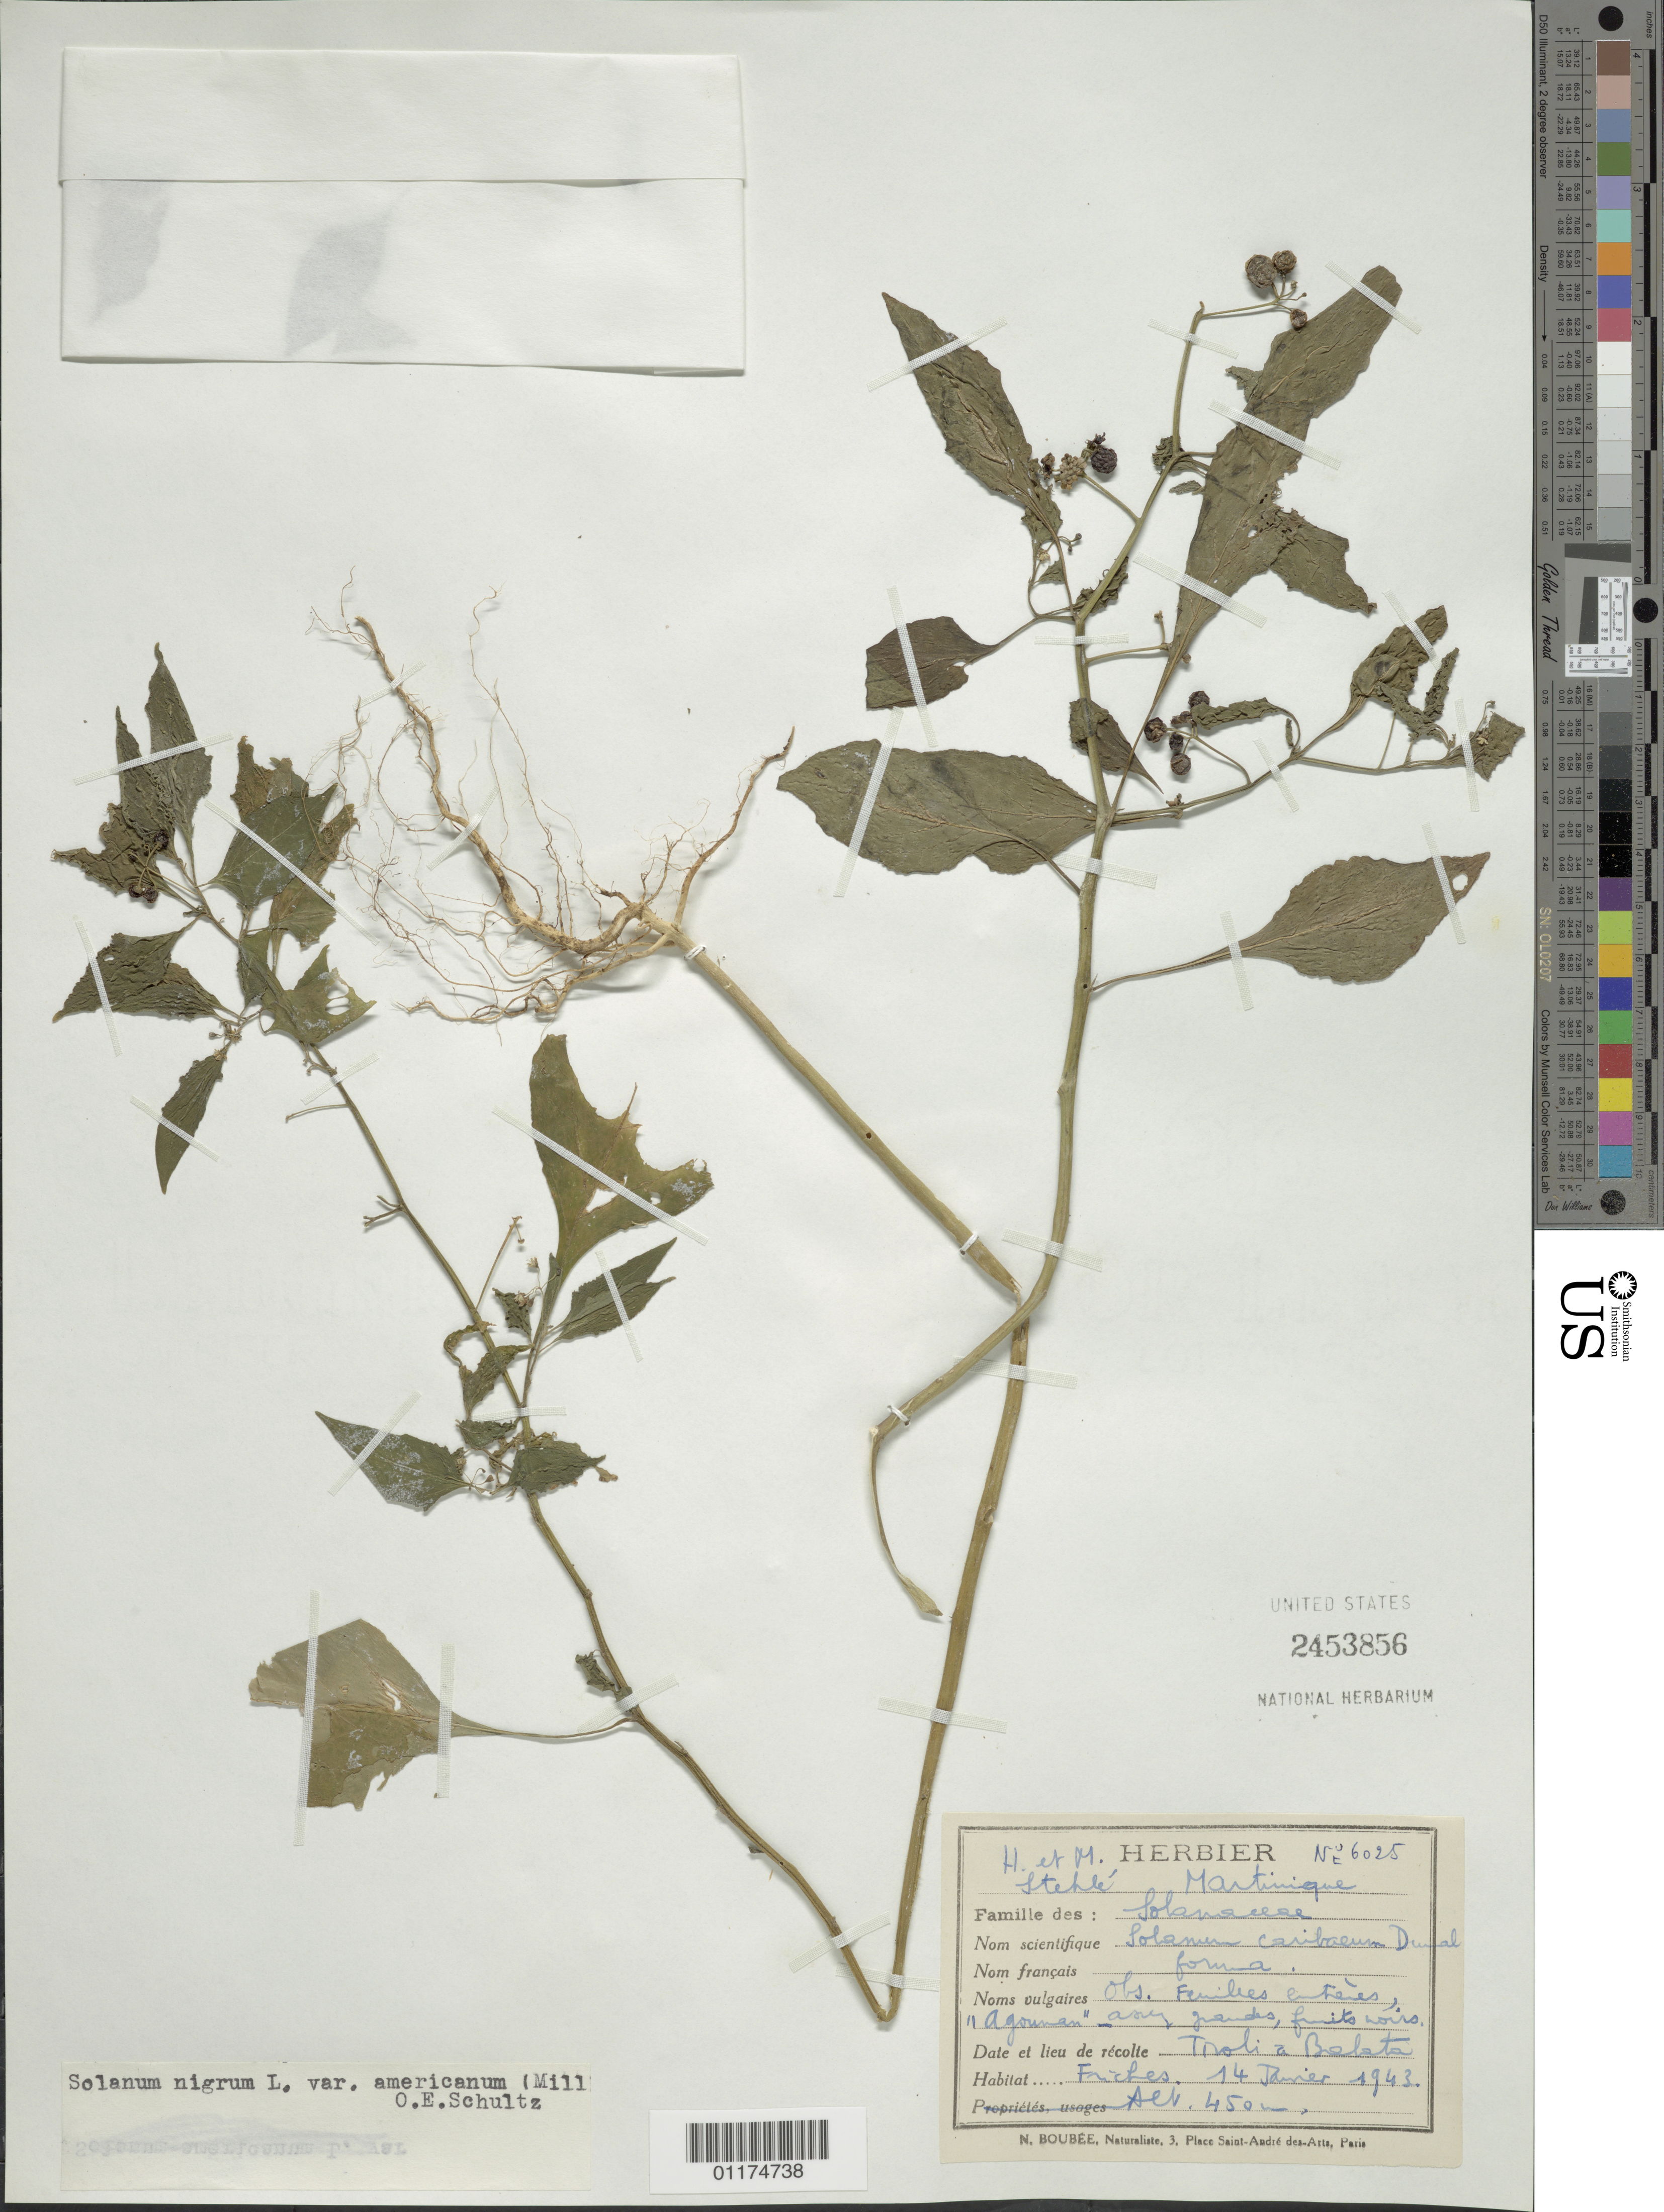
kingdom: Plantae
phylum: Tracheophyta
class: Magnoliopsida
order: Solanales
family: Solanaceae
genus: Solanum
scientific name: Solanum nigrum var. americanum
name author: (Mill.) O.E. Schulz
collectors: H. Stehlé & M. Stehlé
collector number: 6025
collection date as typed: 14 Jan 1943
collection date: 1943-01-14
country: Martinique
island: Martinique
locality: Tivoli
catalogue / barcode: US 2453856